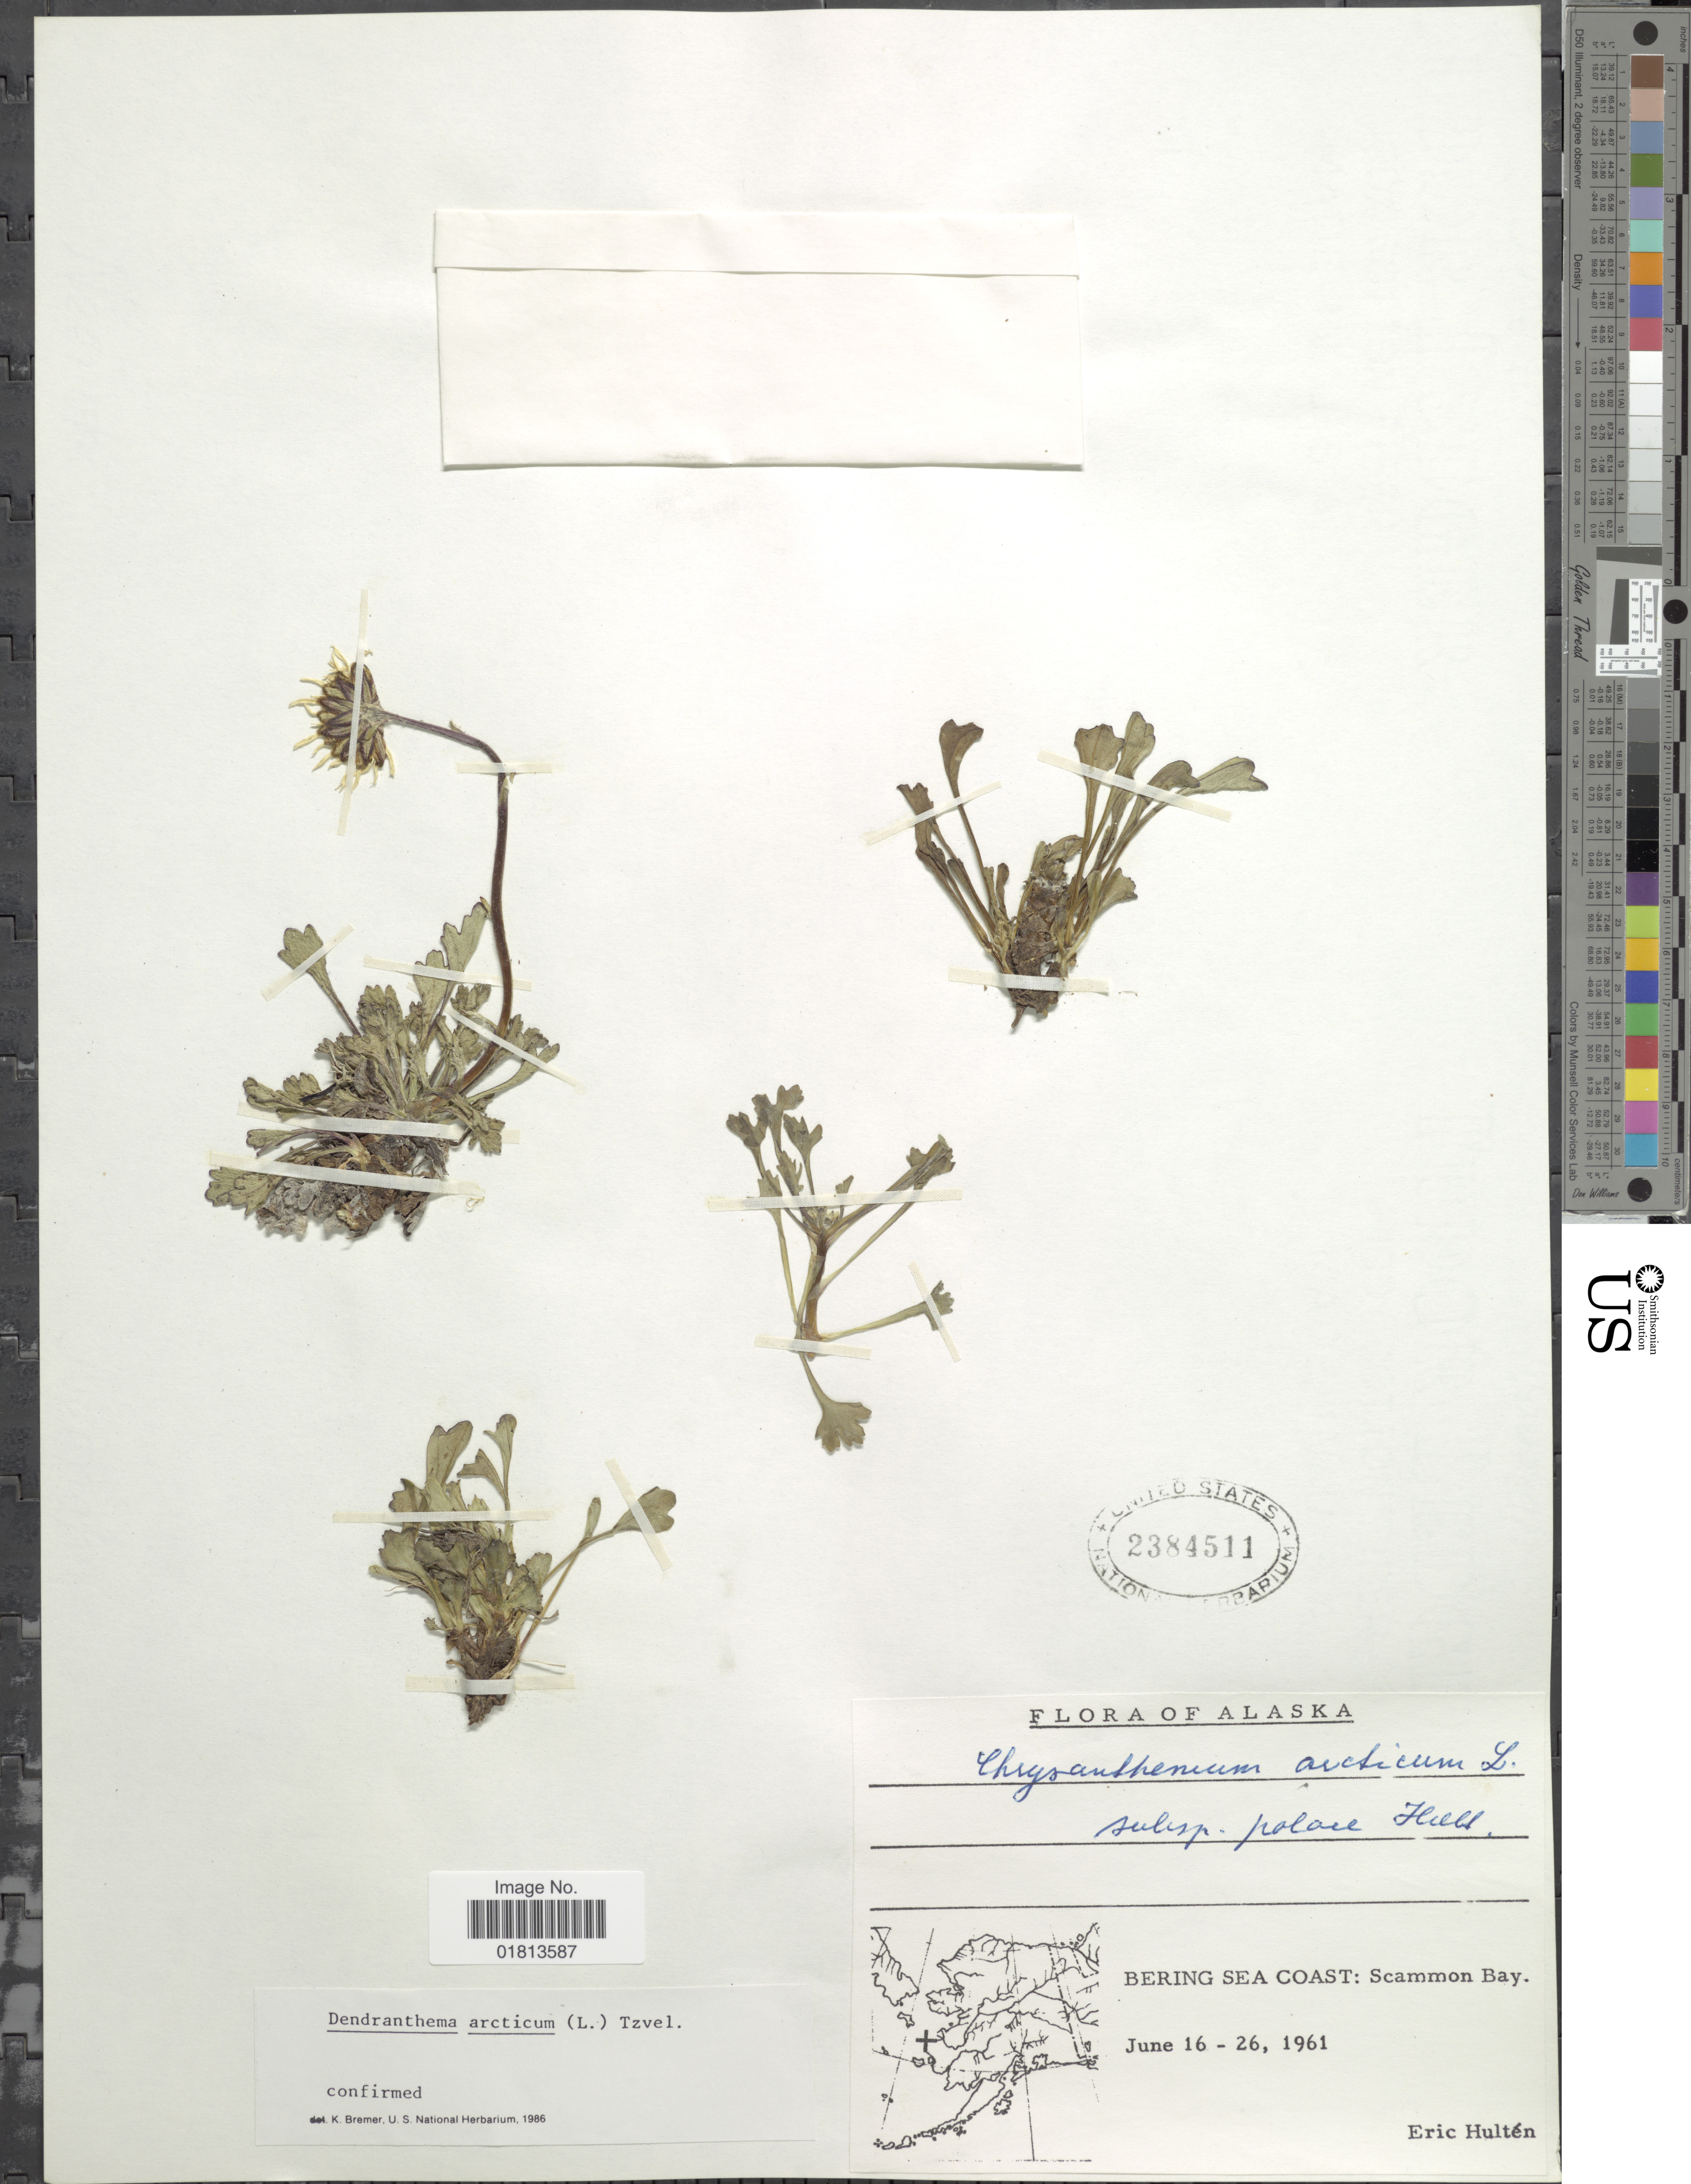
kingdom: Plantae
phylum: Tracheophyta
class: Magnoliopsida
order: Asterales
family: Asteraceae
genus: Dendranthema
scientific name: Dendranthema arcticum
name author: (L.) Tzvelev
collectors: E. G. Hultén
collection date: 1961-06-16/1961-06-26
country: United States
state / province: Alaska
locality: Bering Sea Coast: Scammon Bay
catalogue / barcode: US 2384511